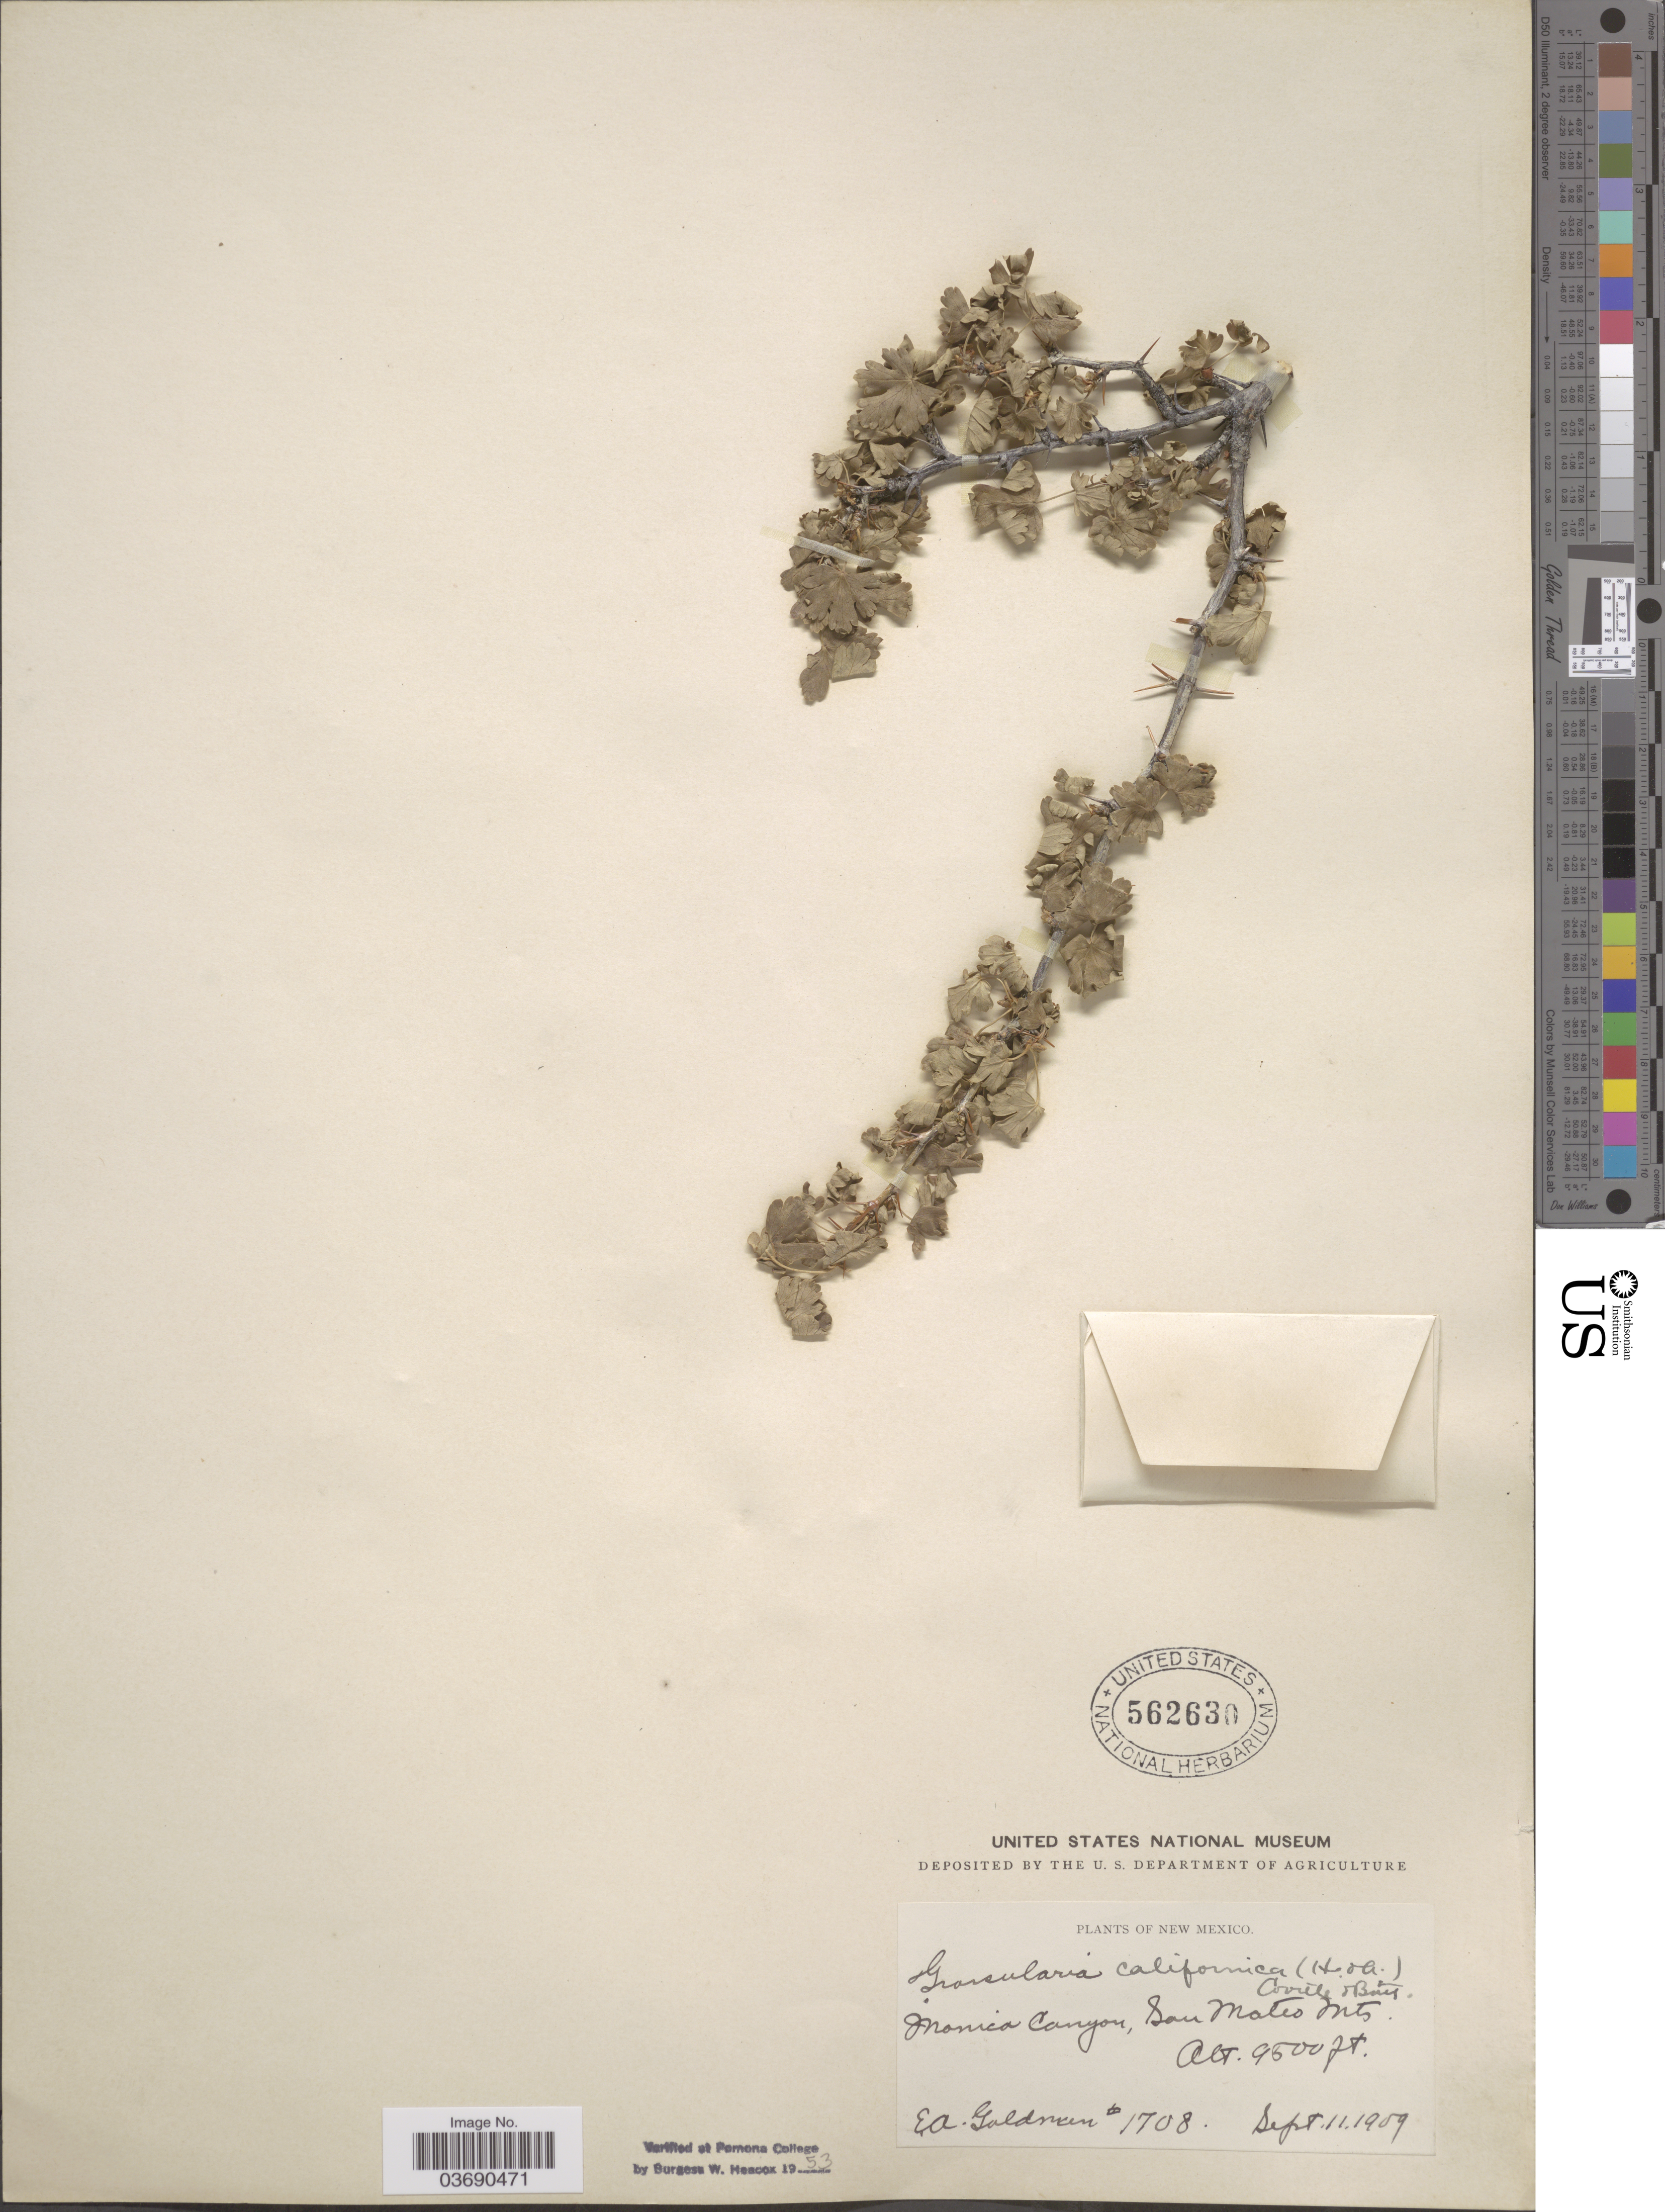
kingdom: Plantae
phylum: Tracheophyta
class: Magnoliopsida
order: Saxifragales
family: Grossulariaceae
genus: Ribes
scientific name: Ribes californicum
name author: Hook. & Arn.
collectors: E. A. Goldman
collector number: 1708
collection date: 1909-09-11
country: United States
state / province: New Mexico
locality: Monica Canyon, San Mateo Mts.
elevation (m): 2896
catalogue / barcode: US 562630